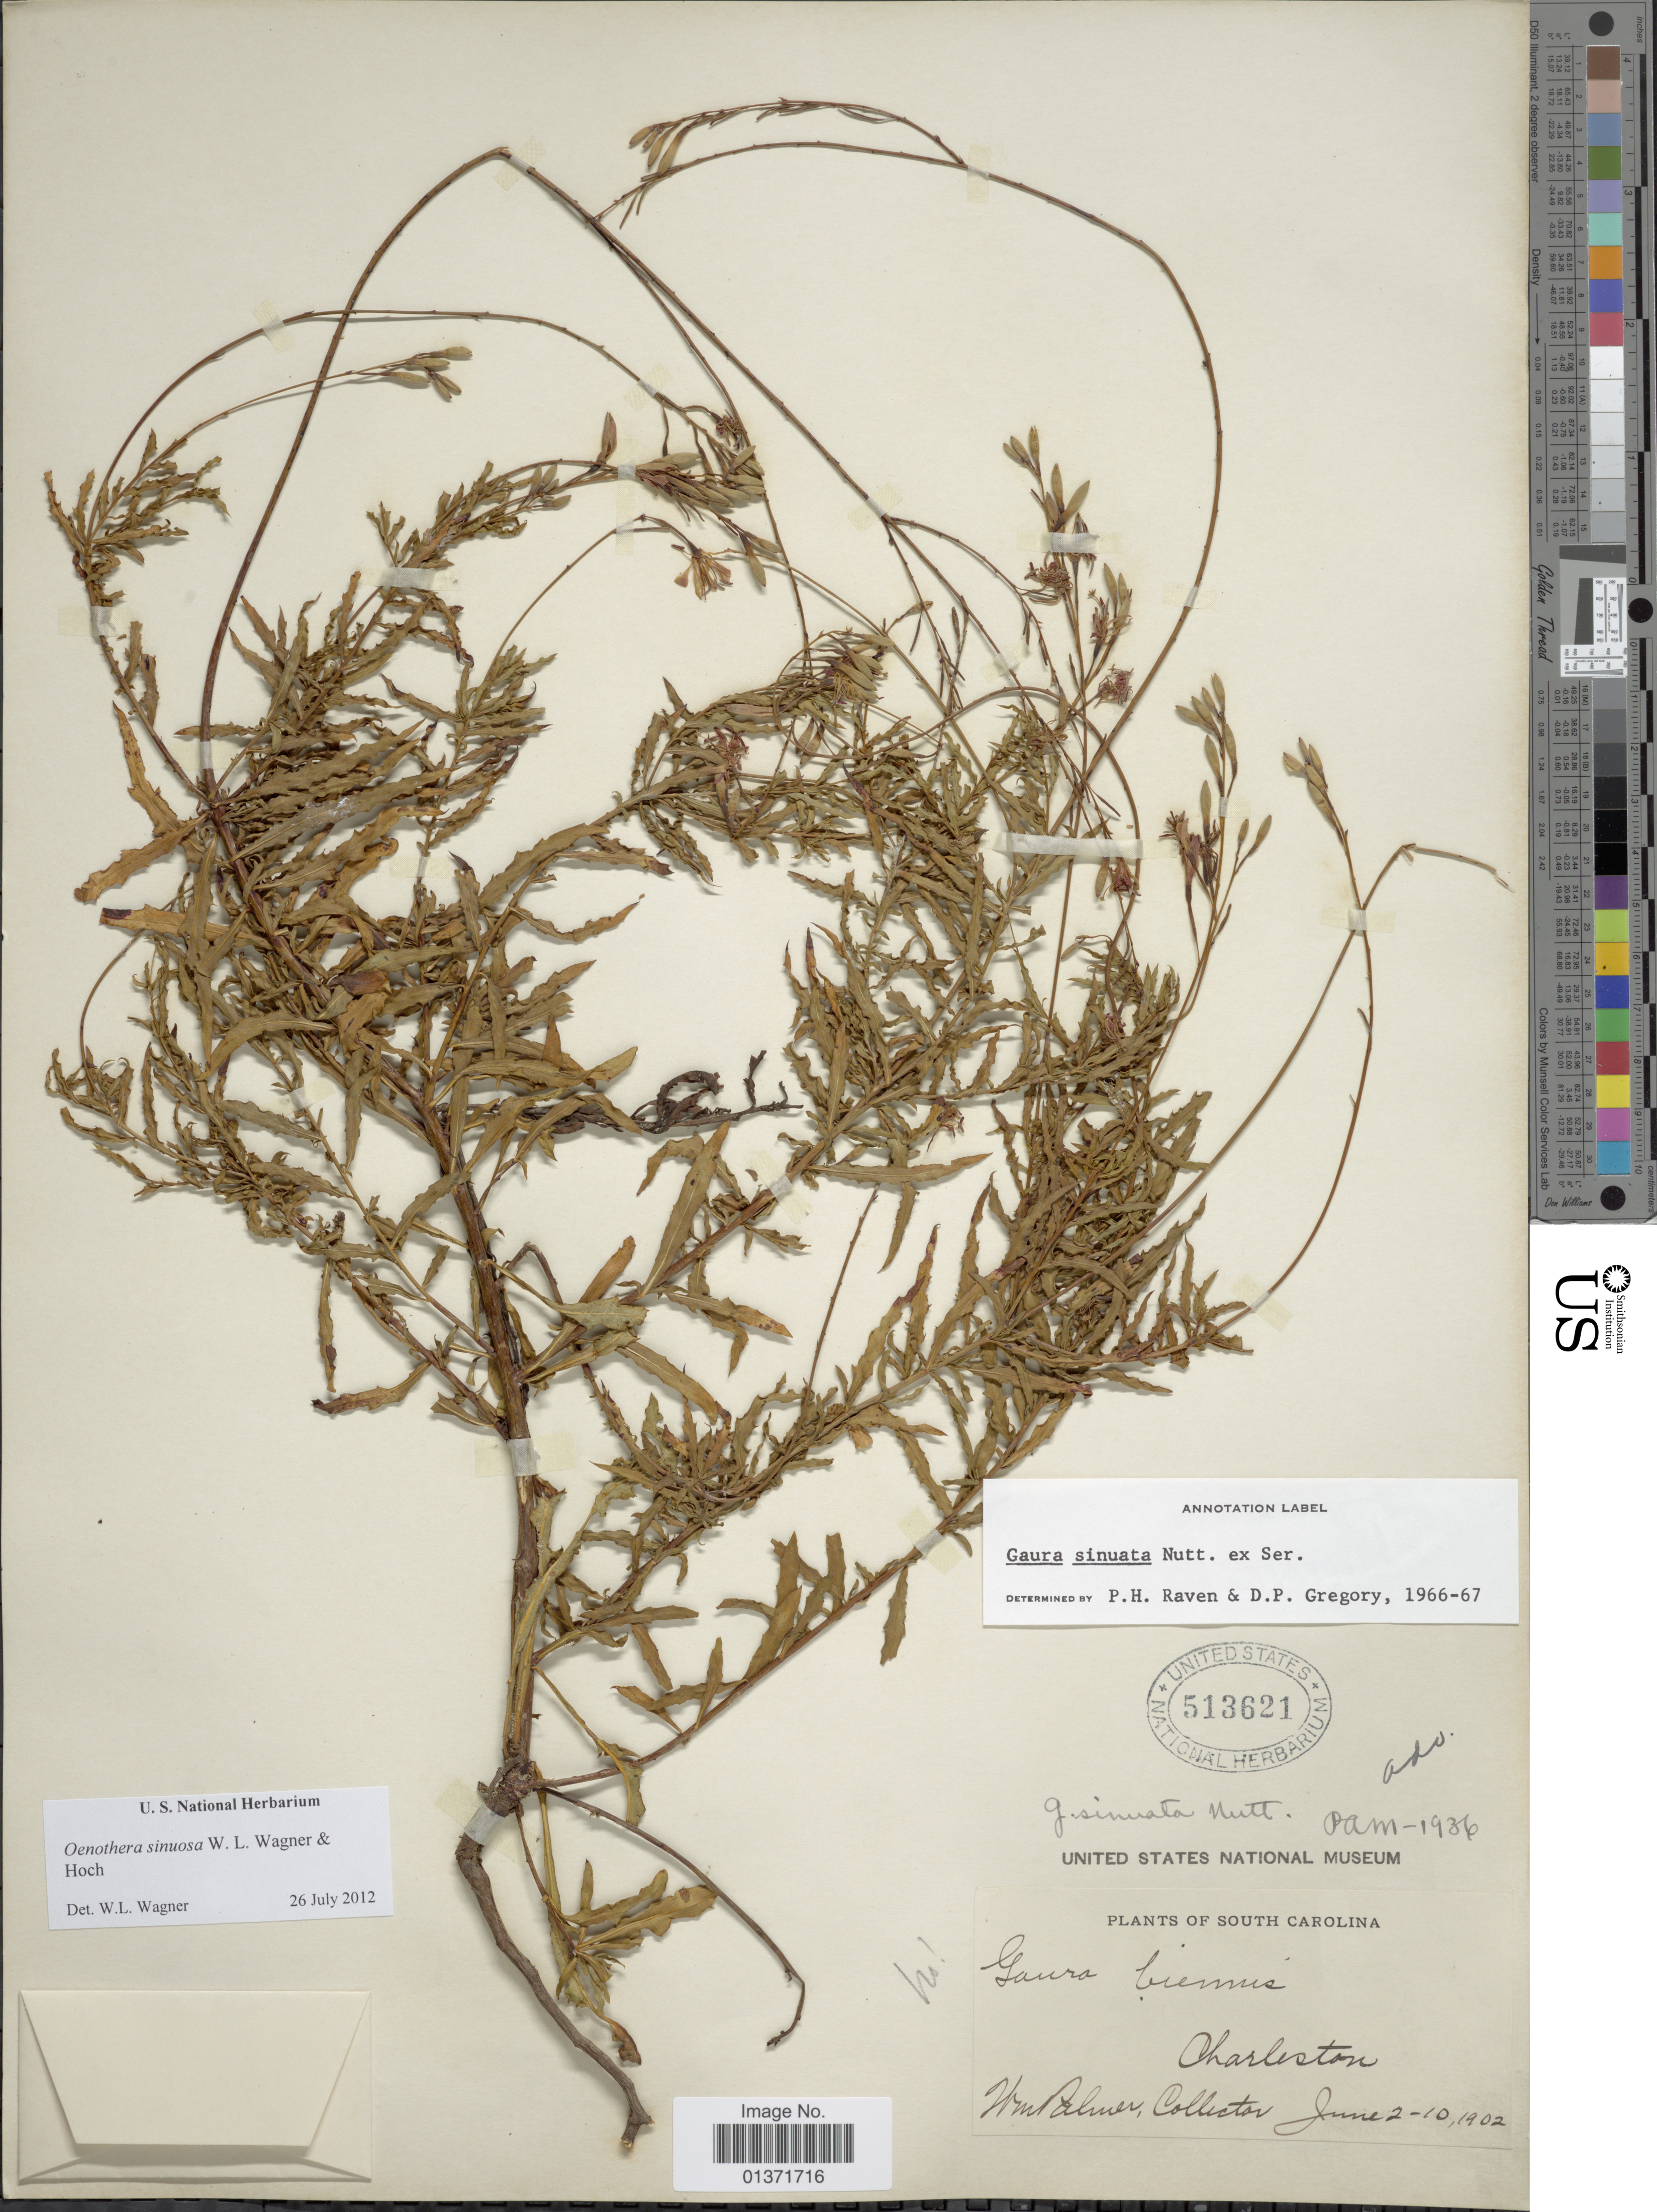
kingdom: Plantae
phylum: Tracheophyta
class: Magnoliopsida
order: Myrtales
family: Onagraceae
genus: Oenothera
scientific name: Oenothera sinuosa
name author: Nutt. ex Ser.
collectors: W. Palmer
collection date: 1902-06-02/1902-06-10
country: United States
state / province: South Carolina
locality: Charleston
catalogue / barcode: US 513621